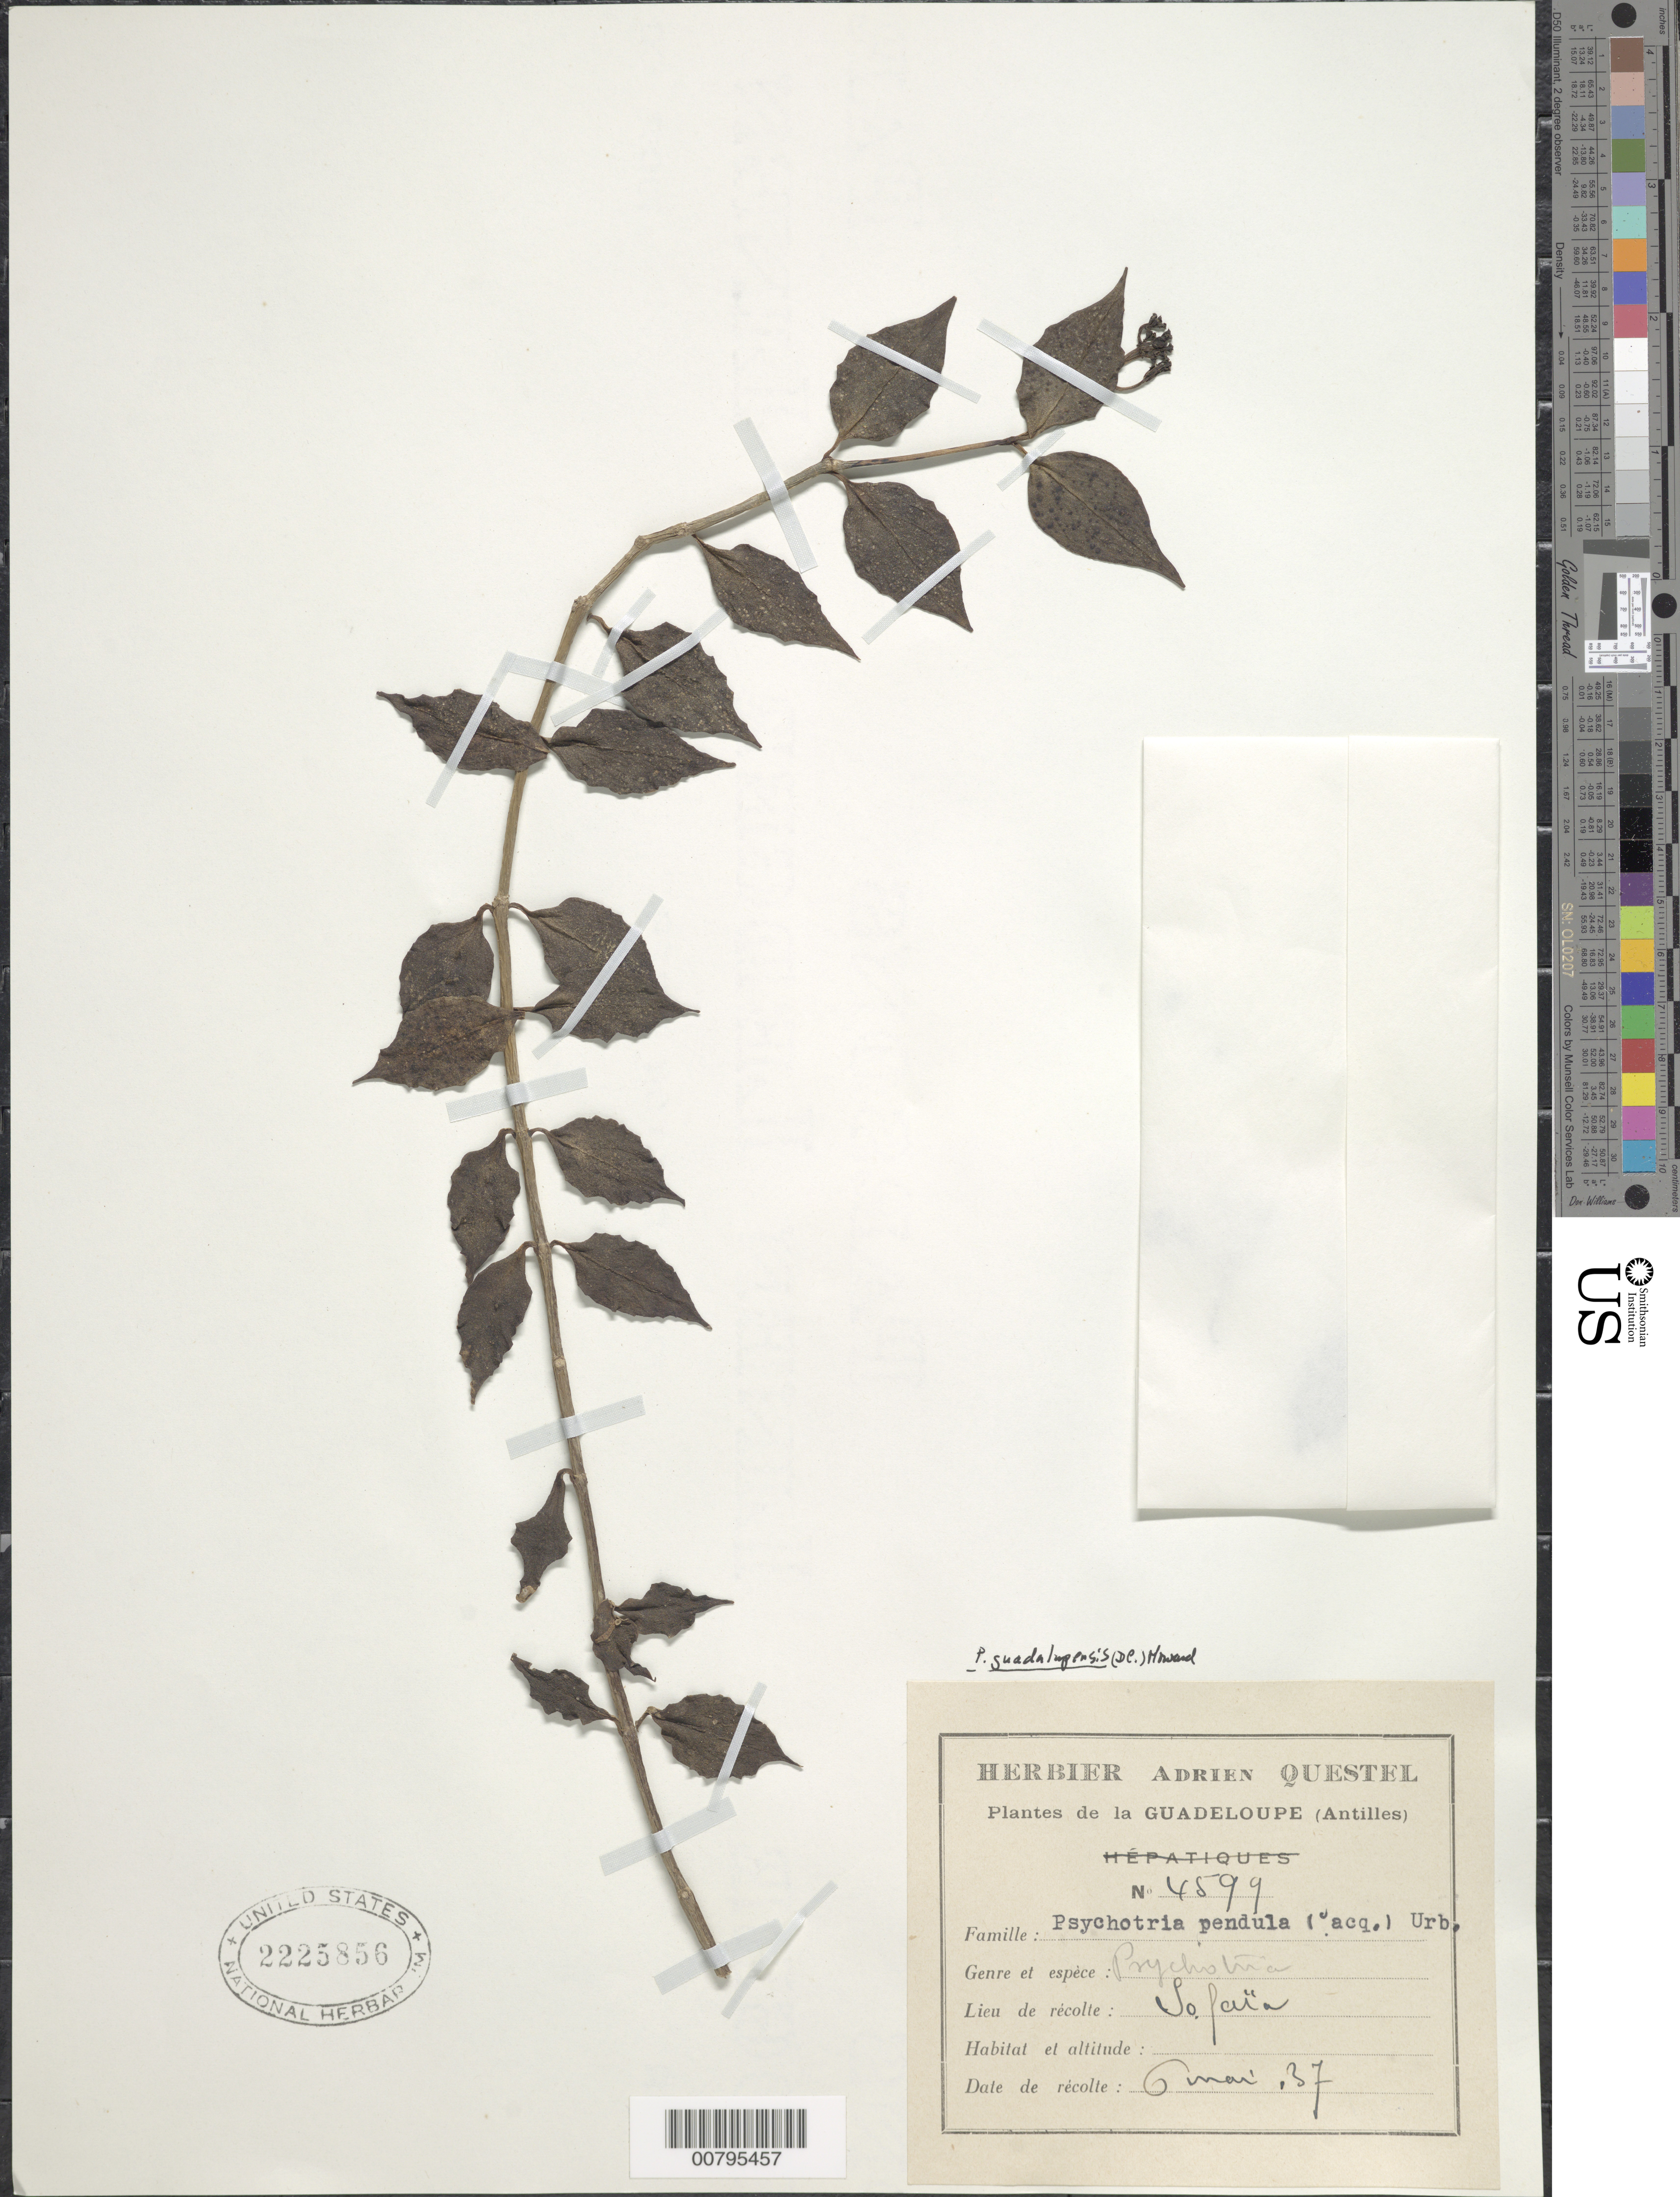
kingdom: Plantae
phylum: Tracheophyta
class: Magnoliopsida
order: Gentianales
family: Rubiaceae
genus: Notopleura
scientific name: Notopleura guadalupensis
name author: (DC.) C.M. Taylor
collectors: A. Questel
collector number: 4599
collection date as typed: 06 May 1937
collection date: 1937-05-06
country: Guadeloupe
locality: Soufrière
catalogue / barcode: US 2225856